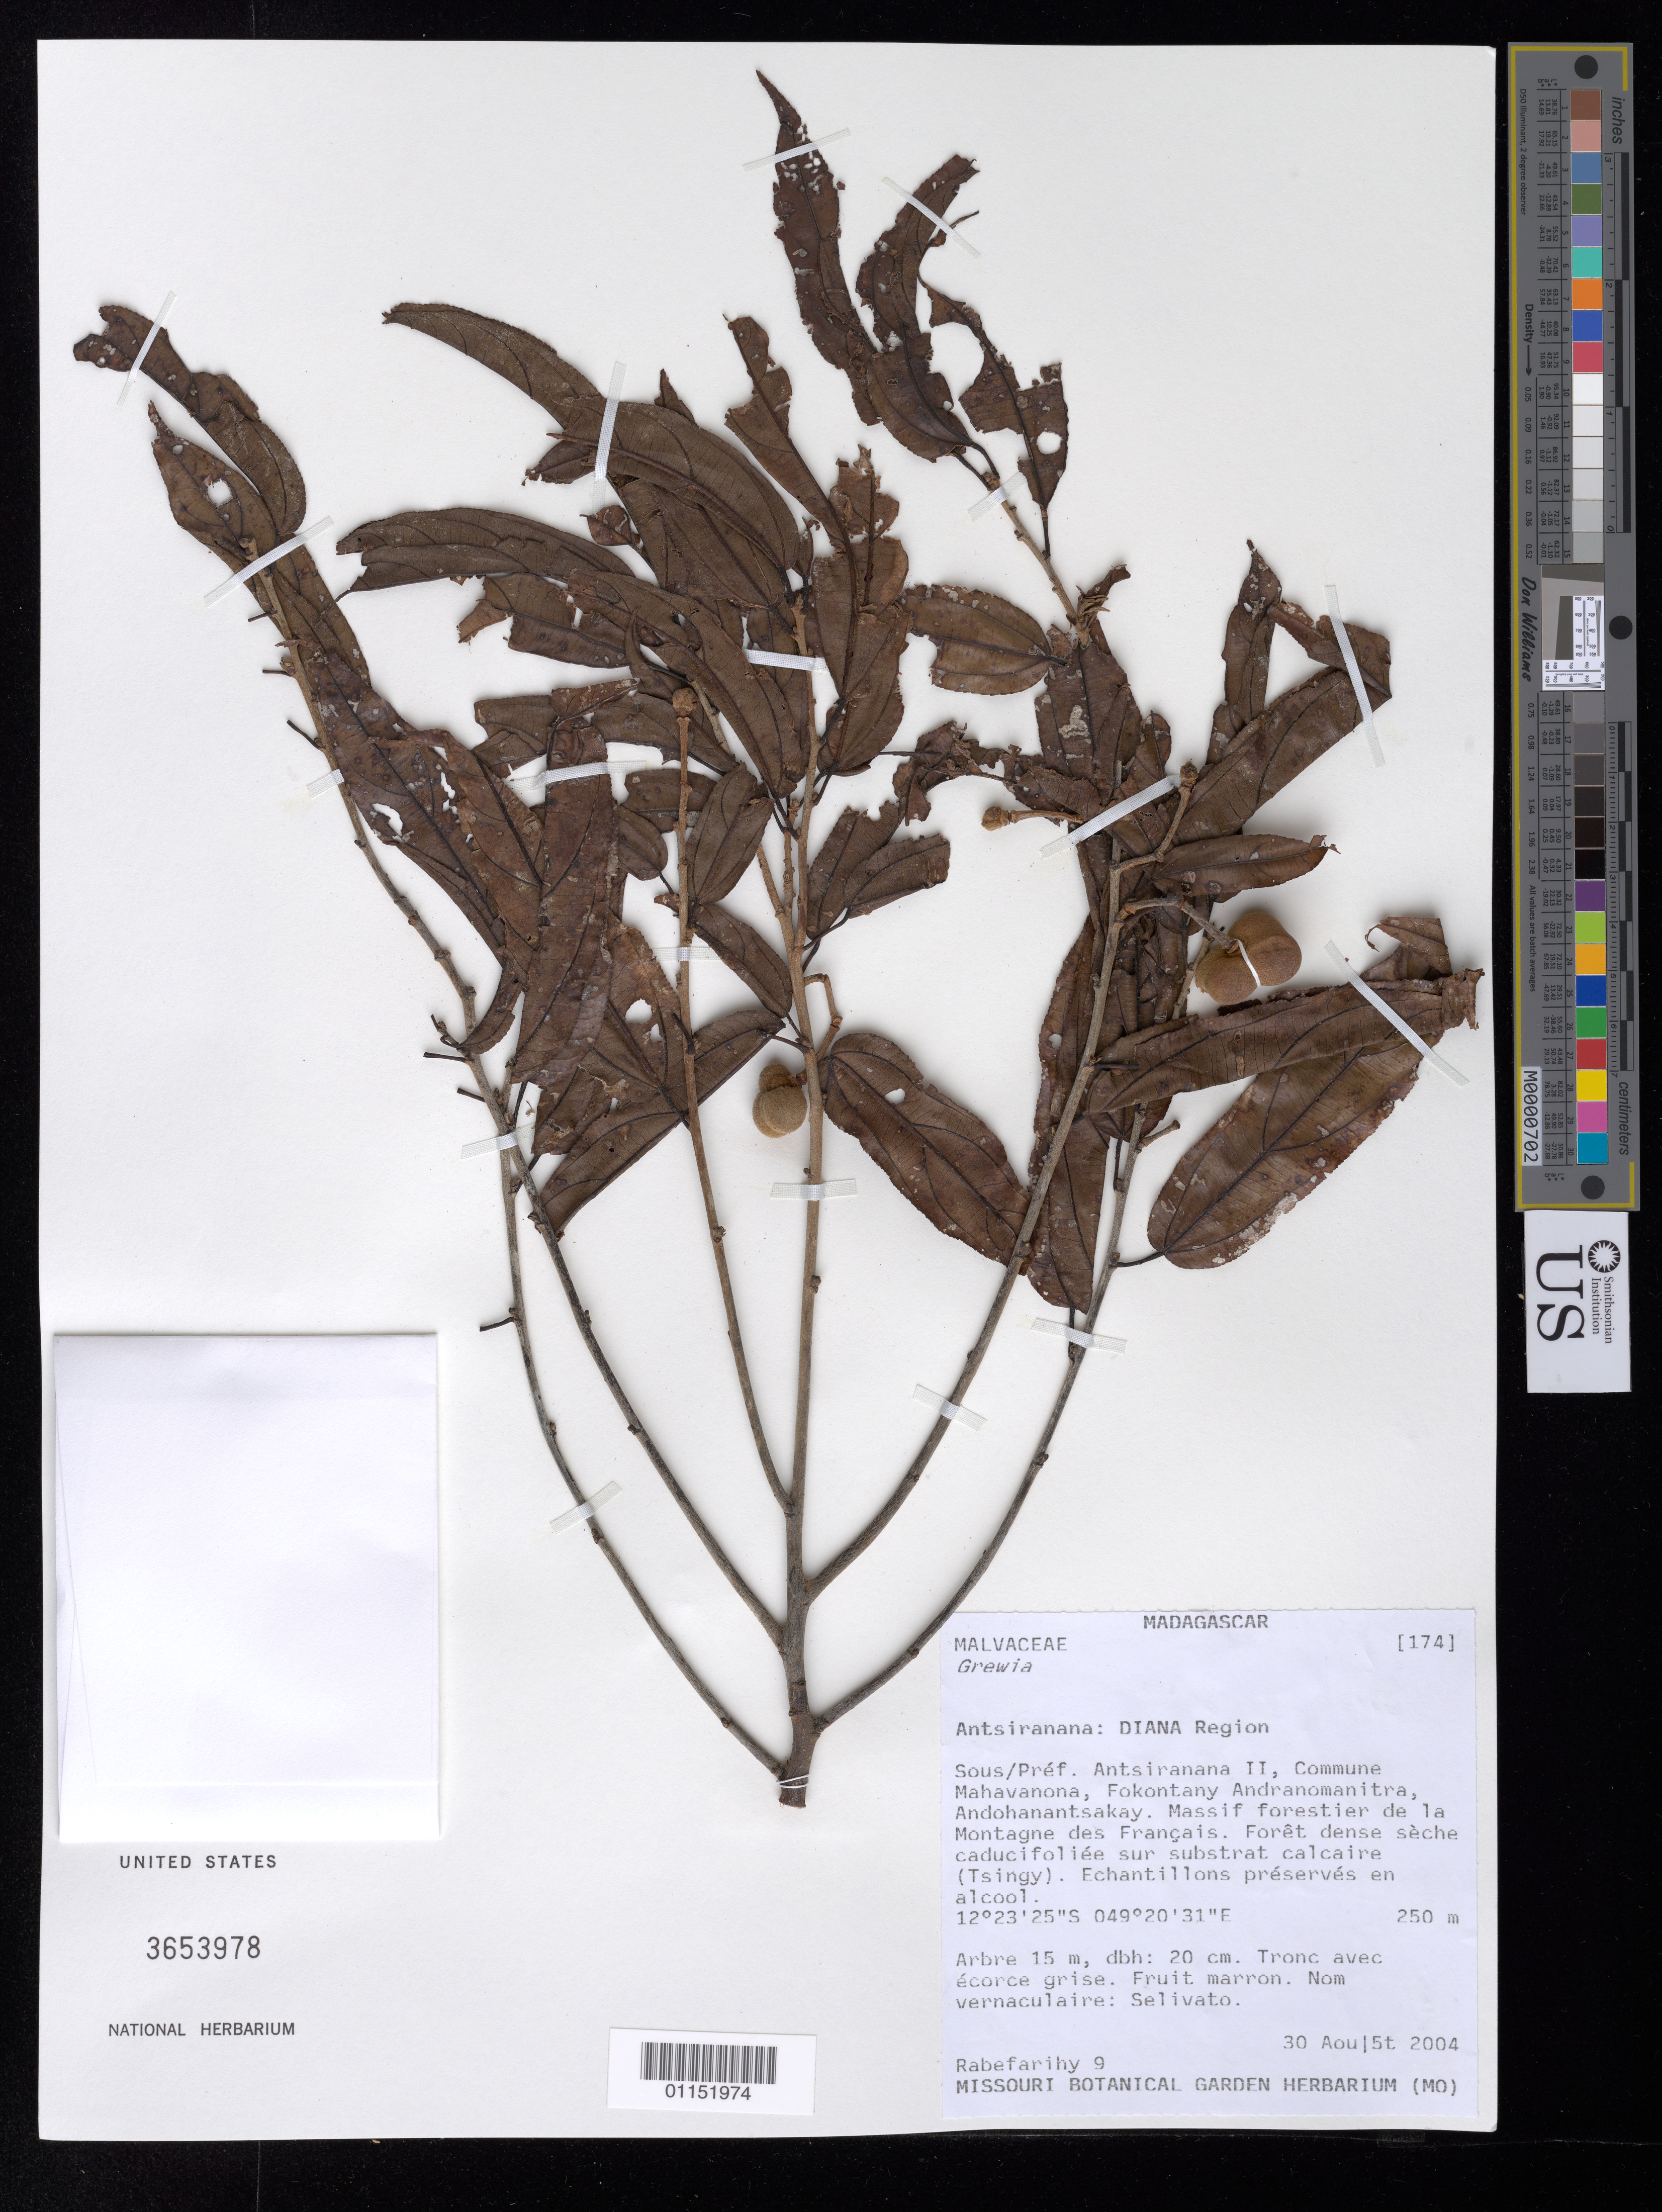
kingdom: Plantae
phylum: Tracheophyta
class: Magnoliopsida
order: Malvales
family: Malvaceae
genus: Grewia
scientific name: Grewia sp.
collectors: Rabefarihy g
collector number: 9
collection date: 2004-08-30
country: Madagascar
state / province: Diana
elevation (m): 250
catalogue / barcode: US 3653978